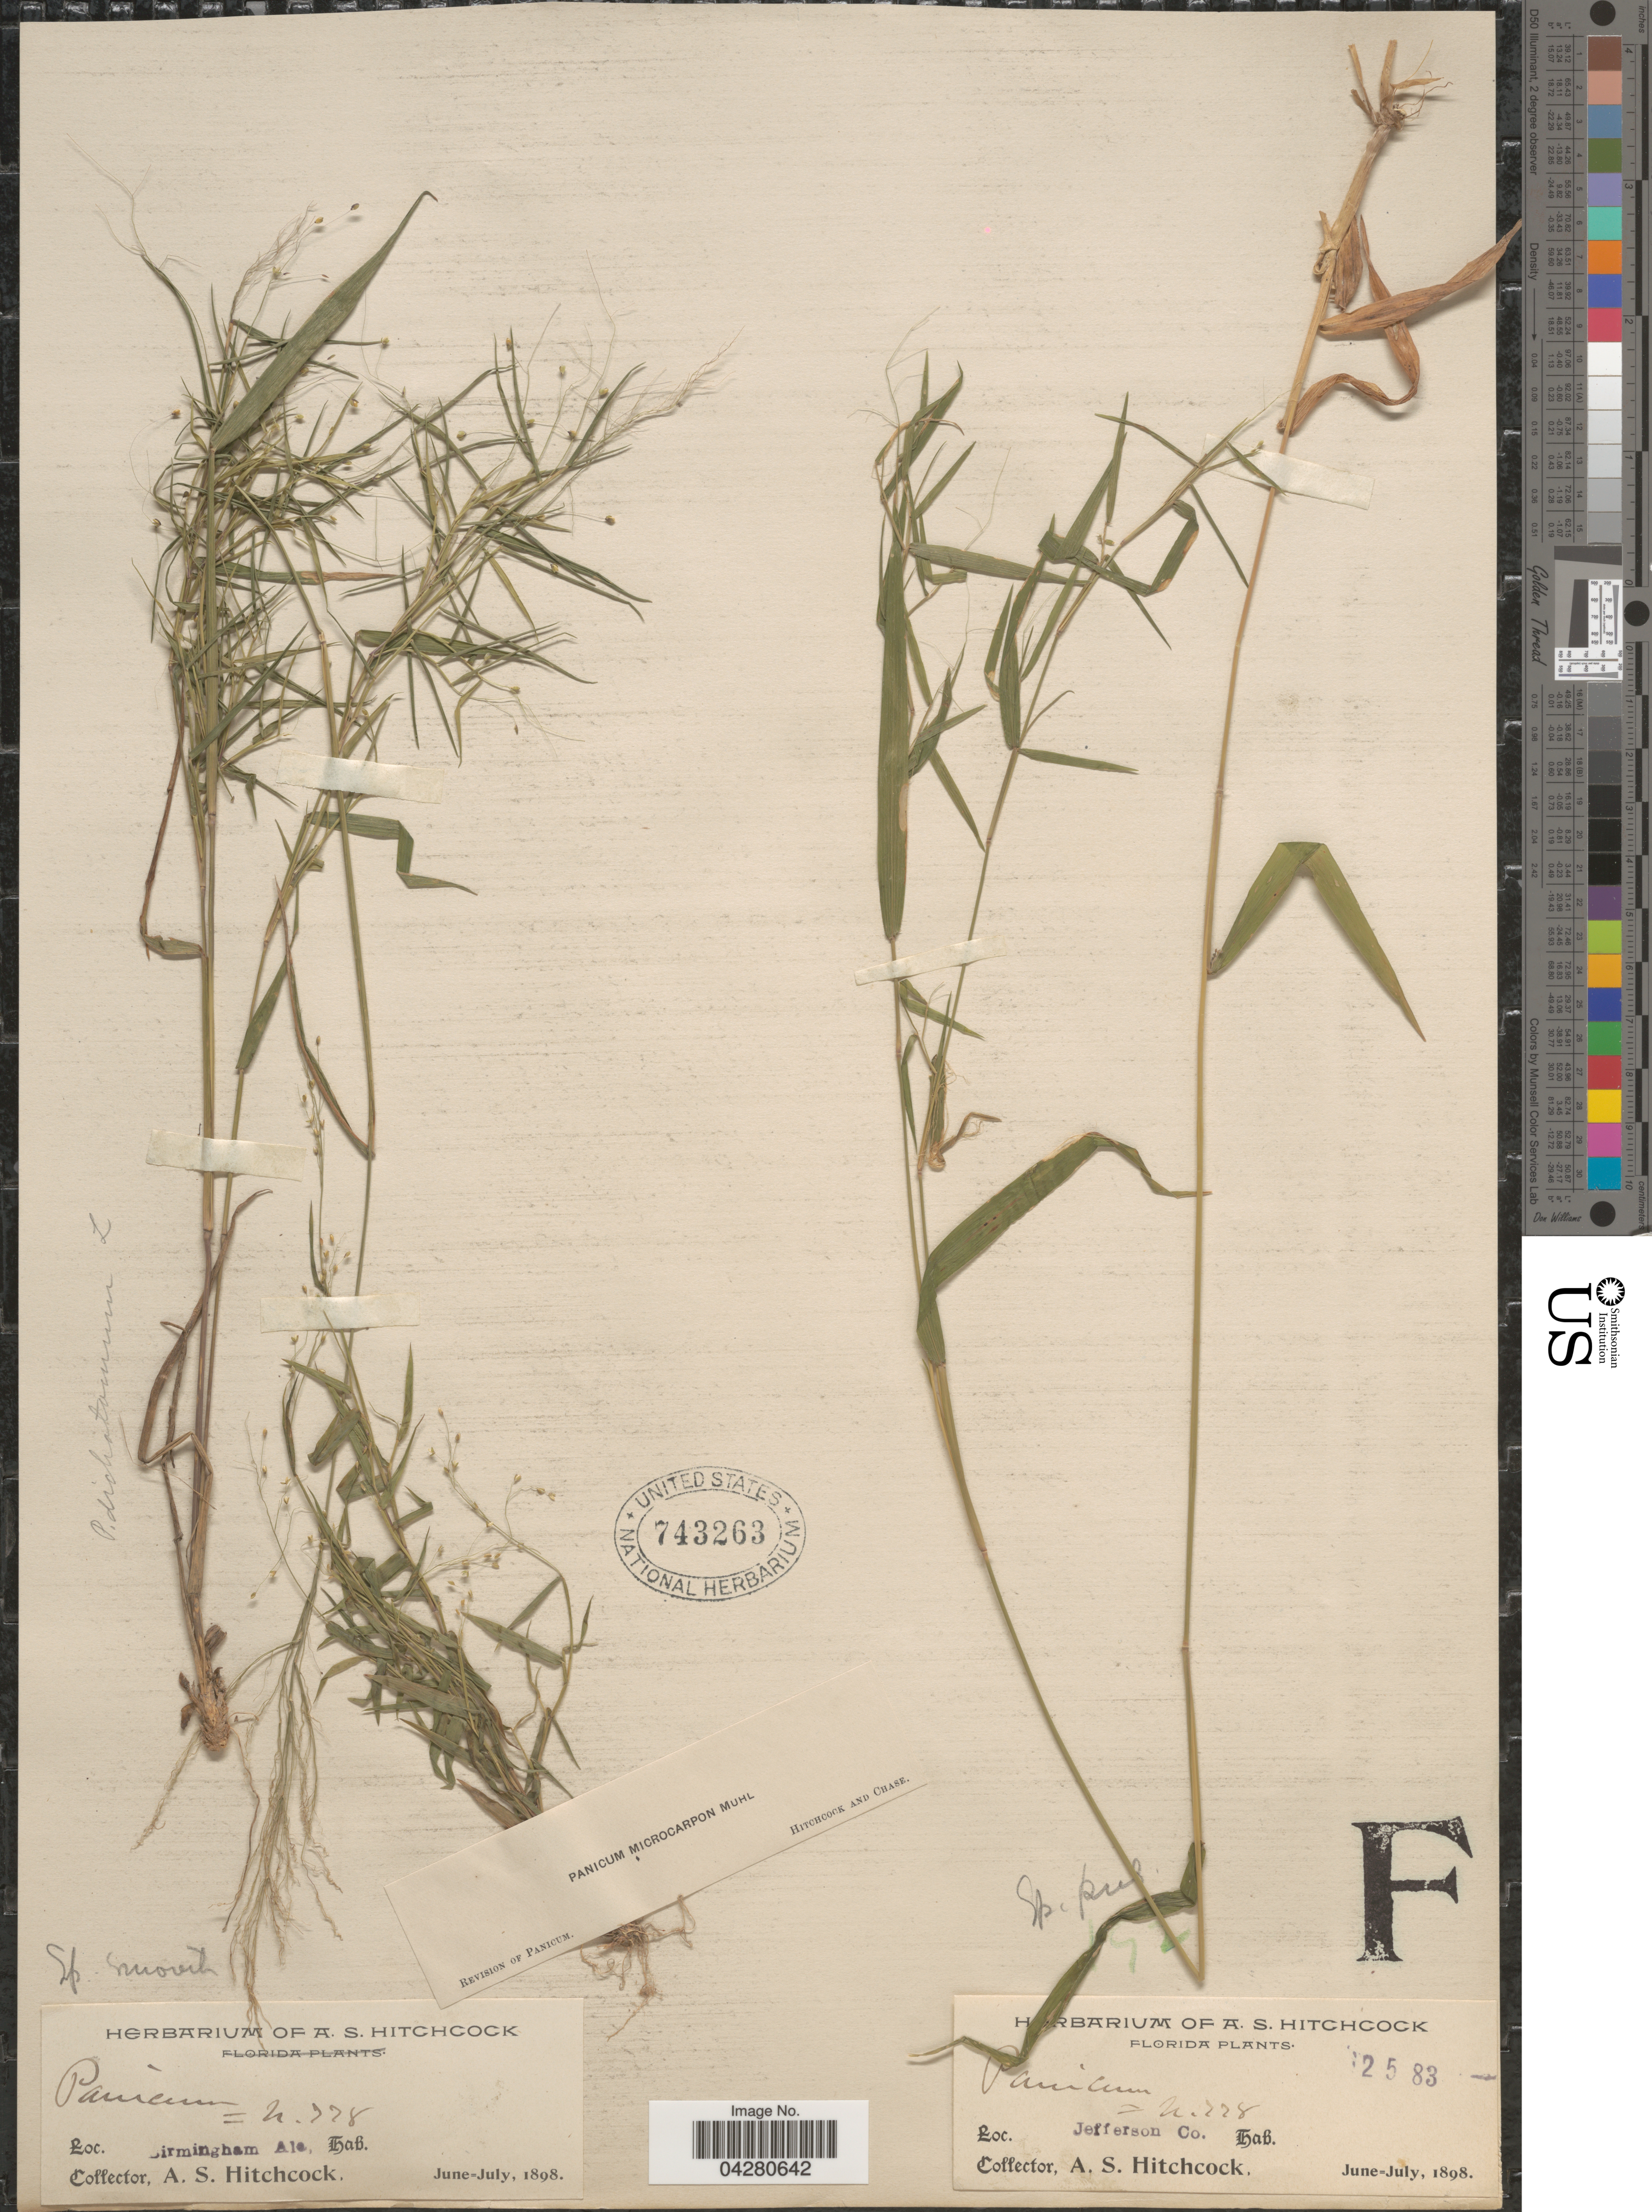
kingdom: Plantae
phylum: Tracheophyta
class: Liliopsida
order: Poales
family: Poaceae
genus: Dichanthelium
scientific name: Dichanthelium dichotomum var. dichotomum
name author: (L.) Gould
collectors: A. S. Hitchcock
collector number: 2583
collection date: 1898-06/1898-07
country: United States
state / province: Florida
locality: Jefferson Co.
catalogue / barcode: US 743263-2